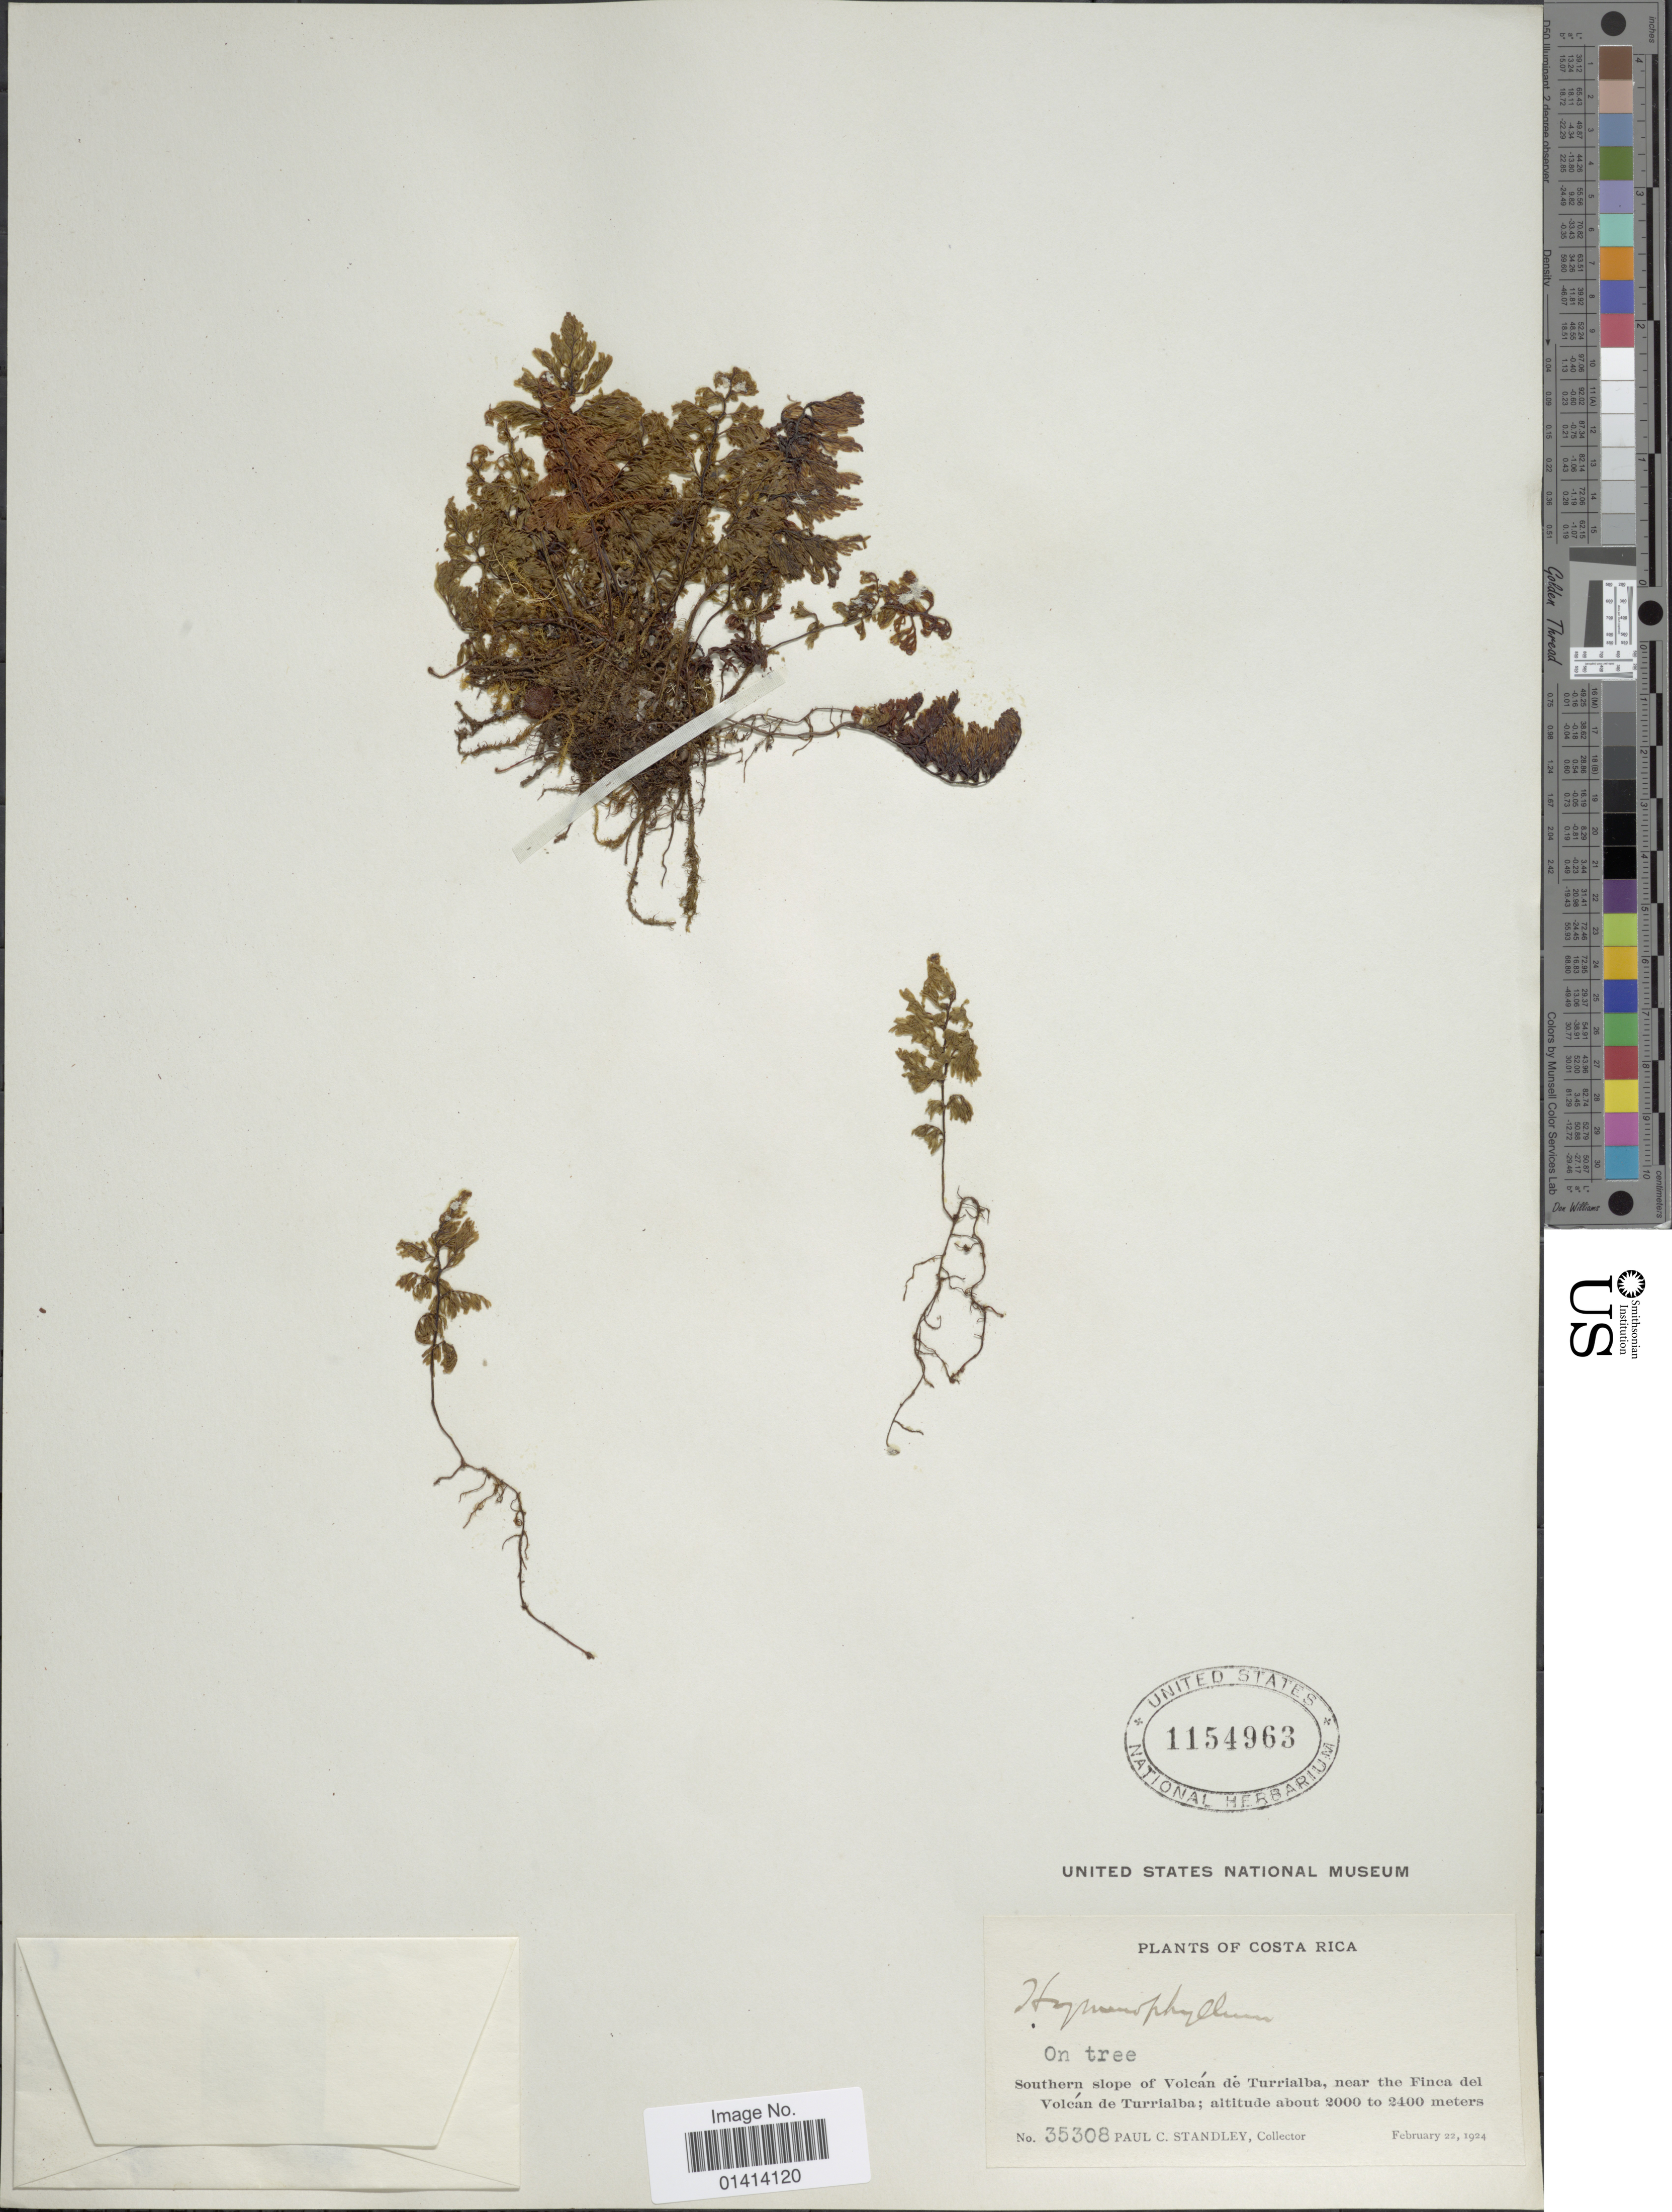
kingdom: Plantae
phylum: Tracheophyta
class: Polypodiopsida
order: Hymenophyllales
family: Hymenophyllaceae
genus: Hymenophyllum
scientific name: Hymenophyllum myriocarpum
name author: Hook.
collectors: P. C. Standley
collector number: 35308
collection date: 1924-02-22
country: Costa Rica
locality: Southern slope of Volcam de Turrialba, near the Finca del Volcan de Turrialba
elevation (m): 2000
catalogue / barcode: US 1154963